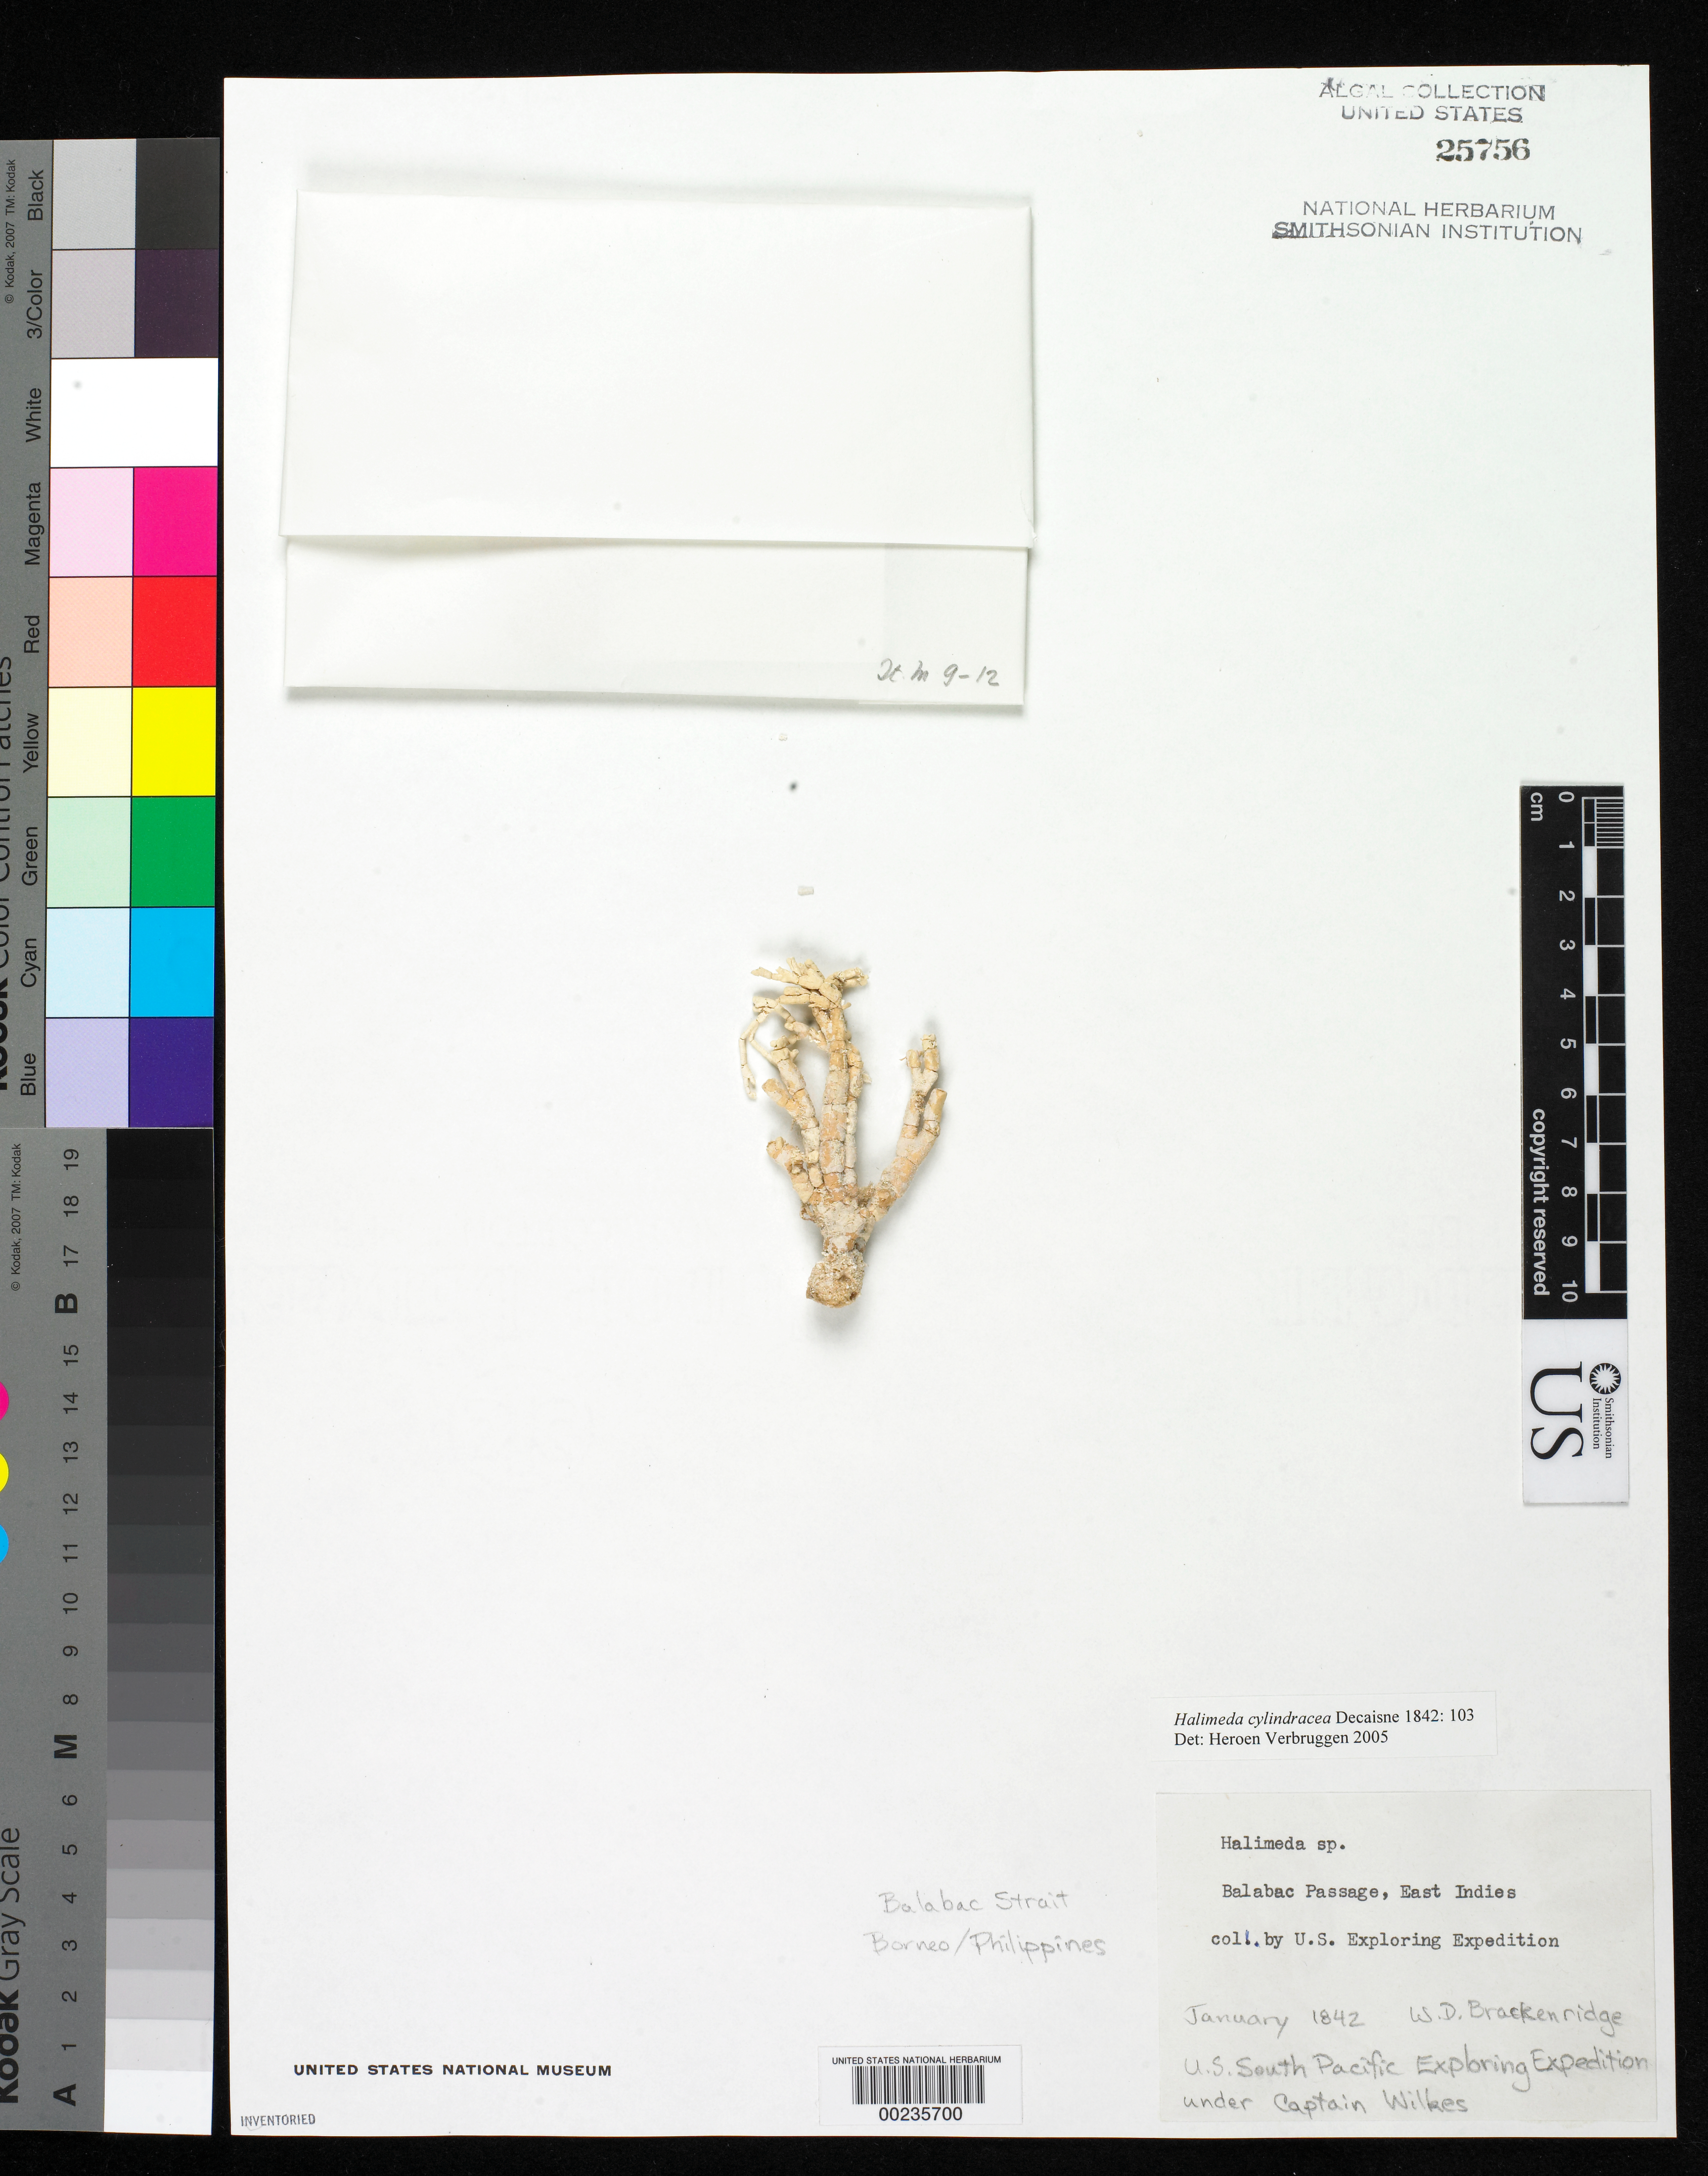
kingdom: Plantae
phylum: Chlorophyta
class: Ulvophyceae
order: Bryopsidales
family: Halimedaceae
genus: Halimeda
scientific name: Halimeda cylindracea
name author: Decne.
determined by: Verbruggen, H.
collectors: W. D. Brackenridge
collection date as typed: Jan 1842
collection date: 1842-01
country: Malaysia / Philippines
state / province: Sabah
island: Borneo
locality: Balabac Strait (Balabac Passage)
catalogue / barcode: US 25756